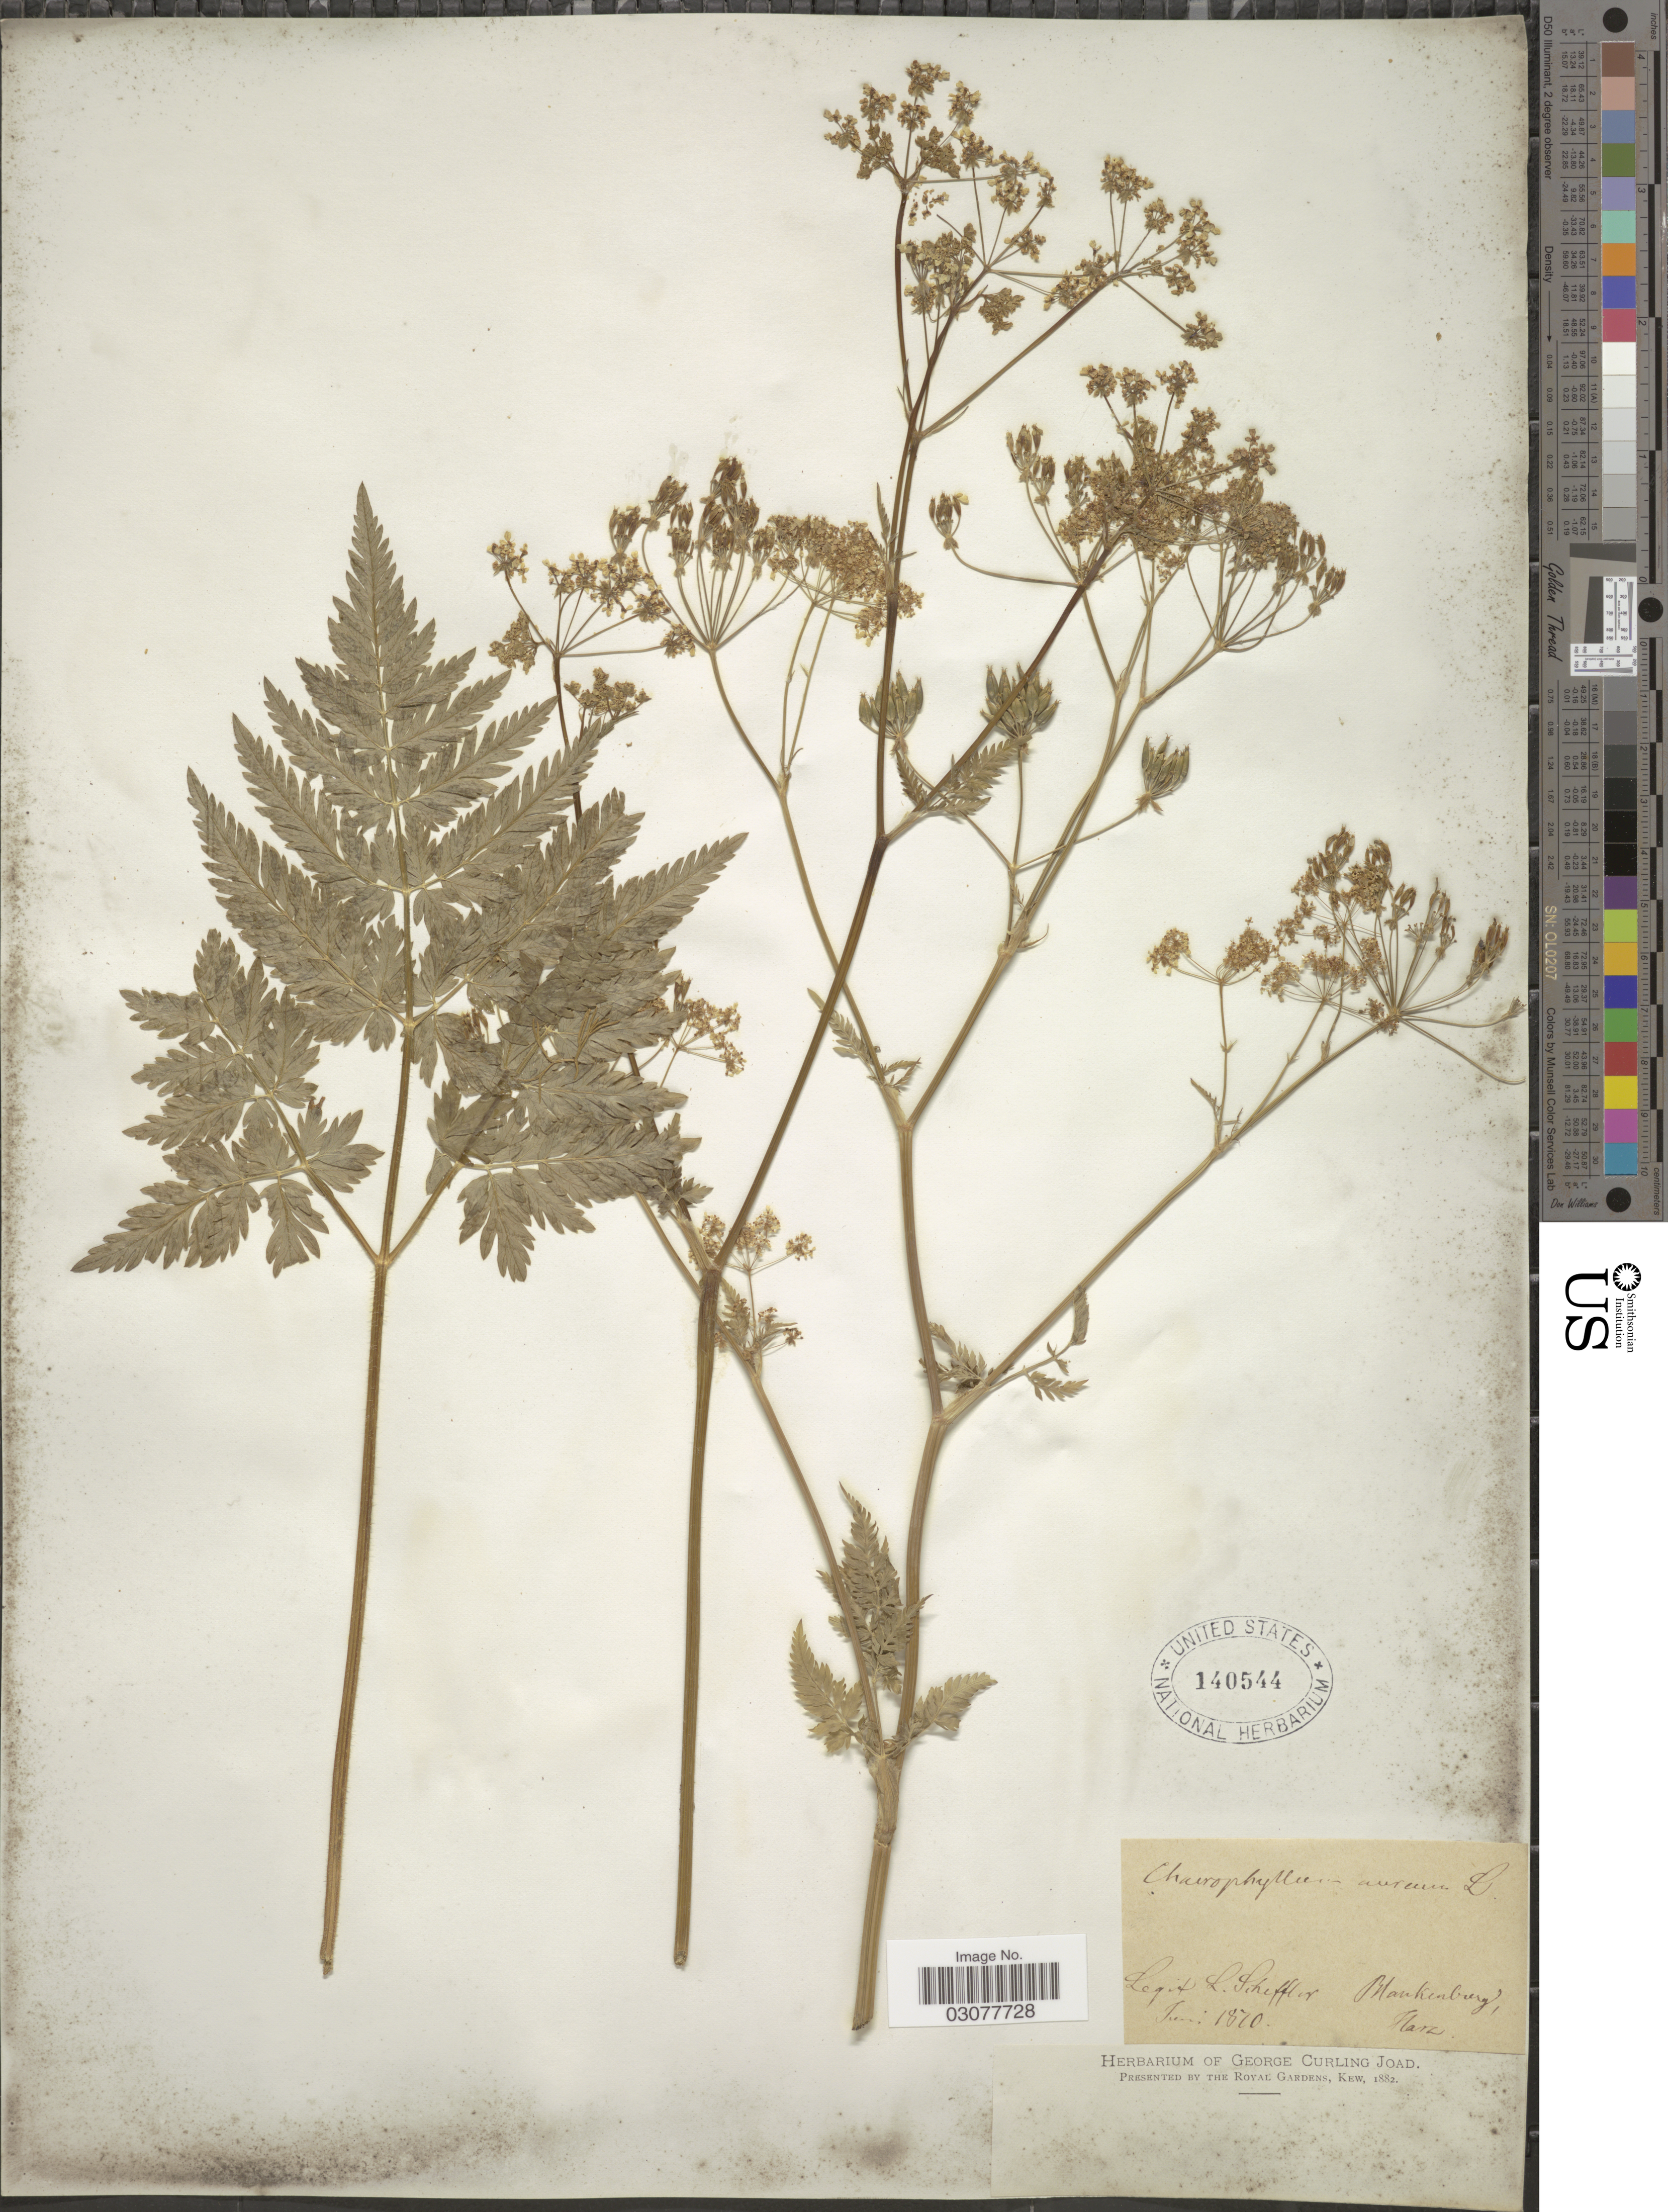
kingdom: Plantae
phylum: Tracheophyta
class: Magnoliopsida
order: Apiales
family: Apiaceae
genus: Chaerophyllum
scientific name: Chaerophyllum aureum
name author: L.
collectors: L. Scheffler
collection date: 1870-06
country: Germany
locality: Blankenburg, Harz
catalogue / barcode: US 140544